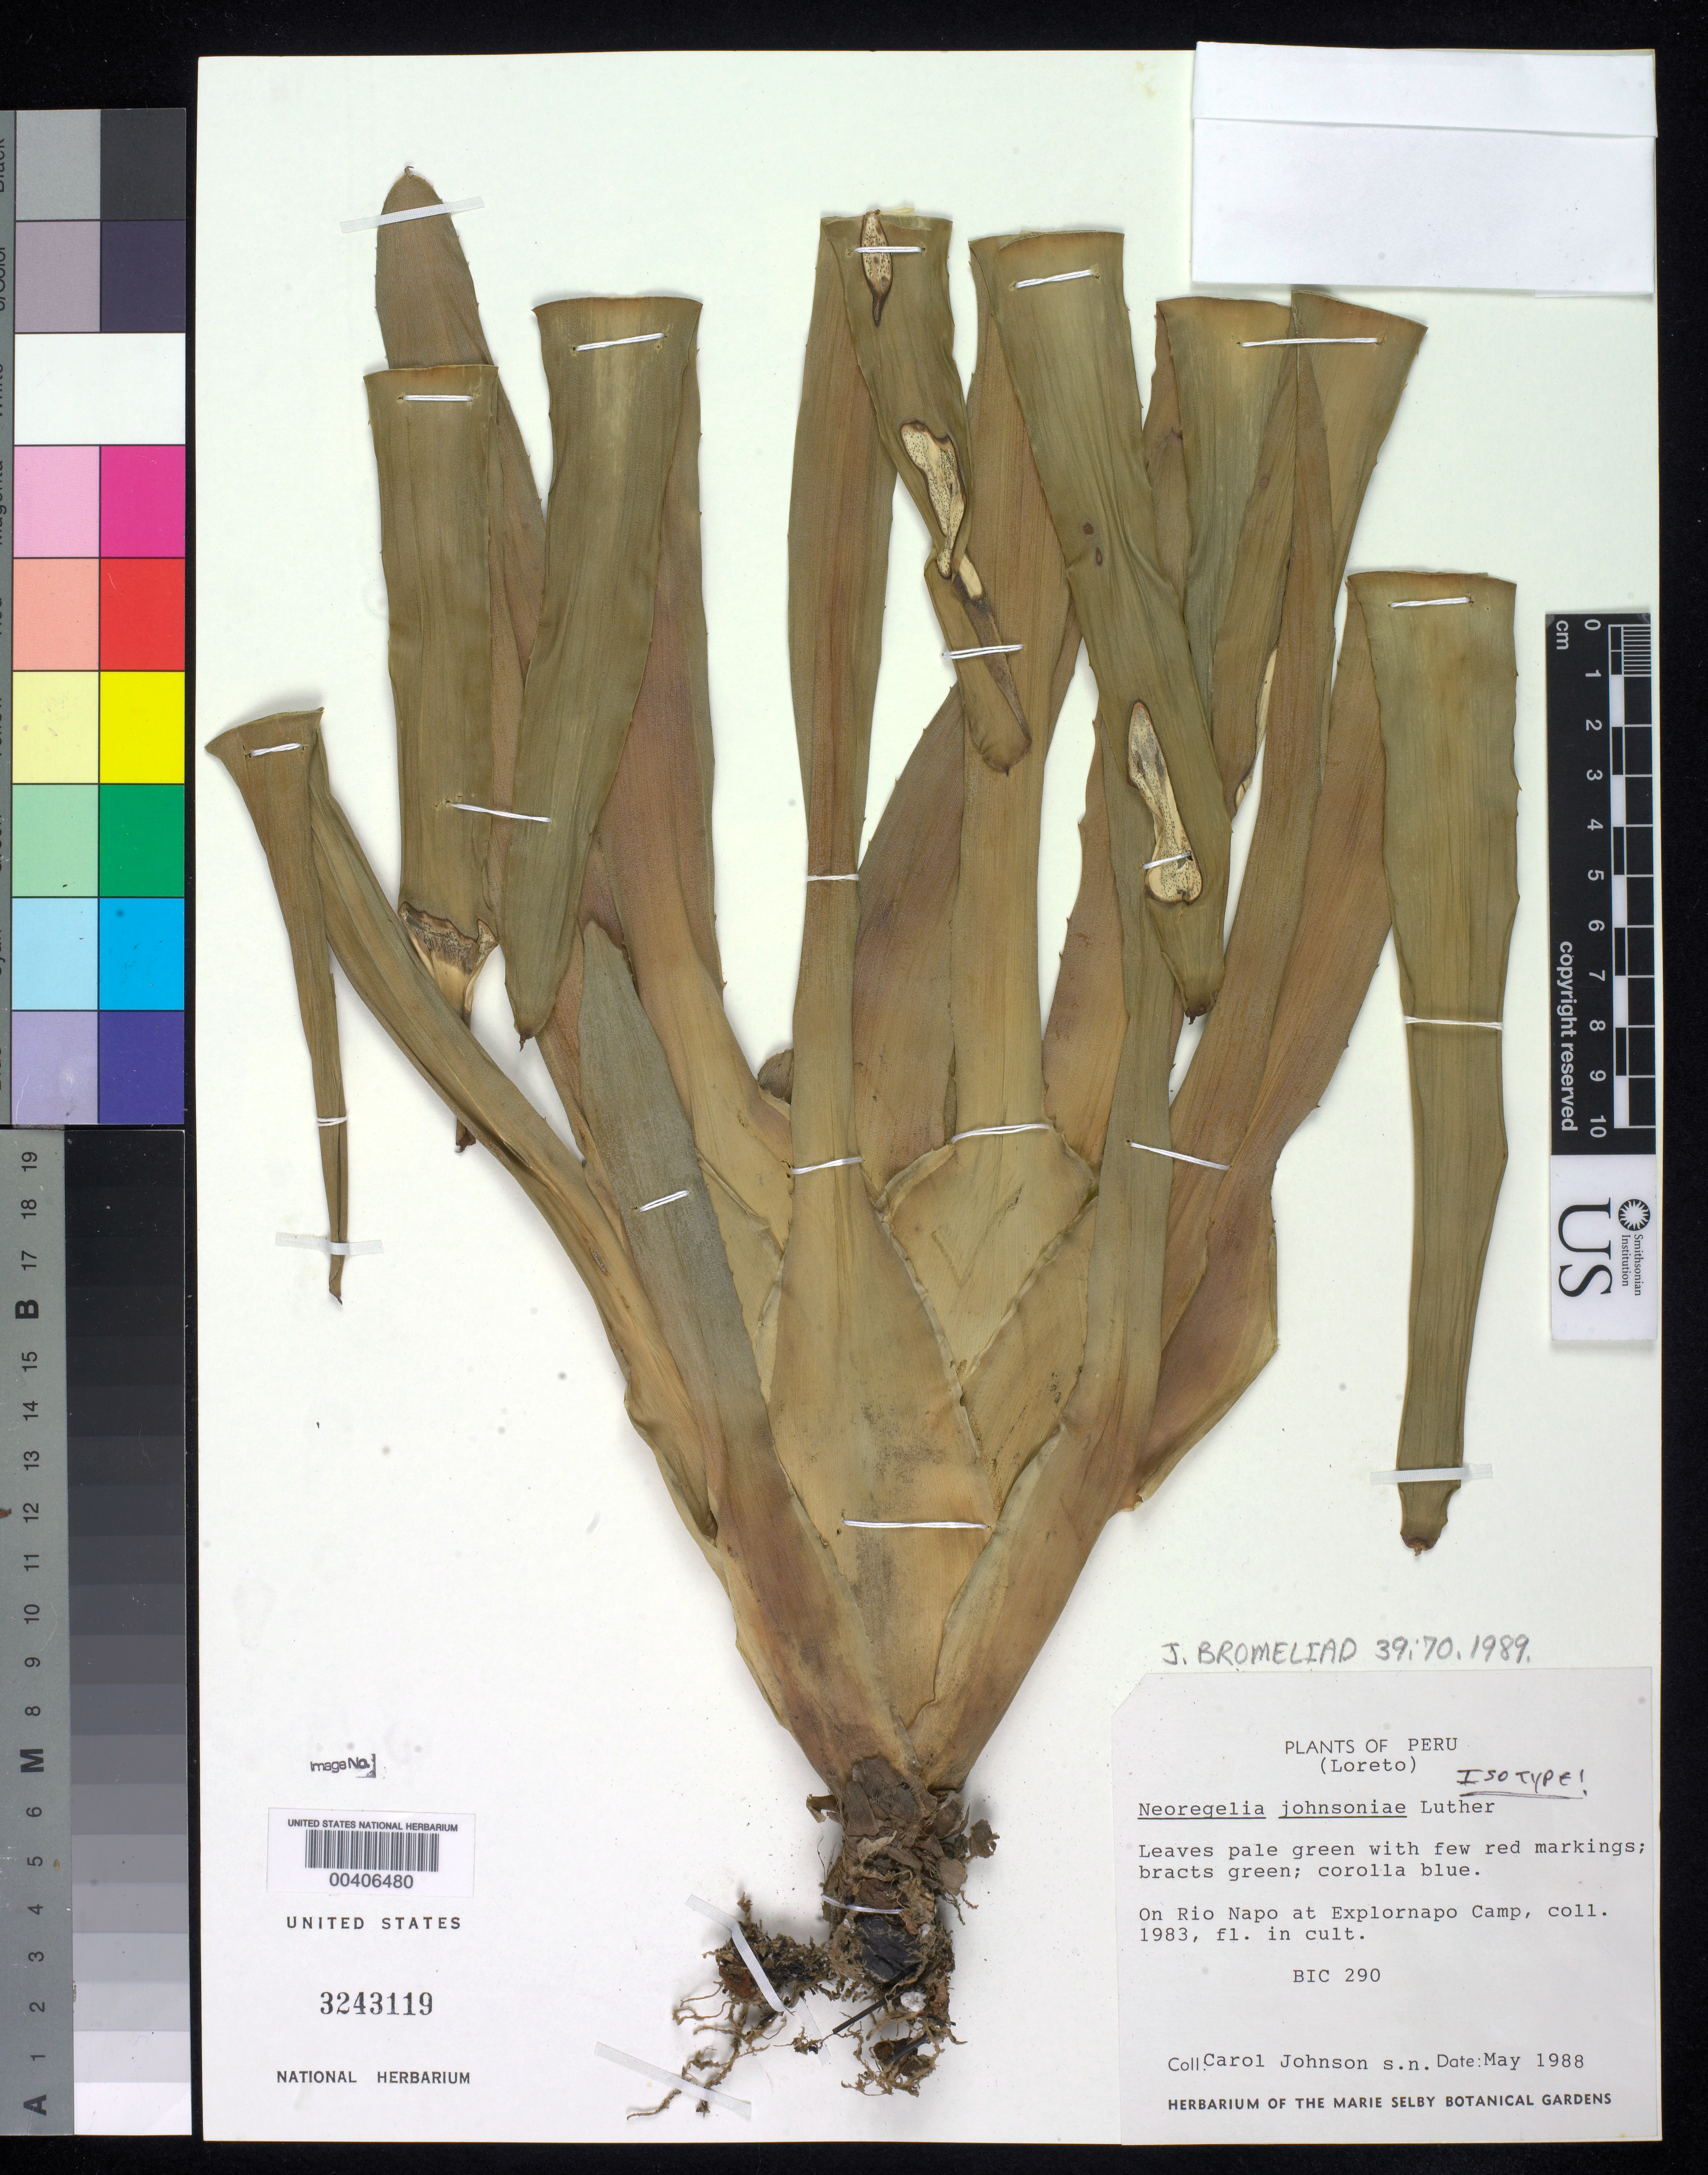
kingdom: Plantae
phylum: Tracheophyta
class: Liliopsida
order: Poales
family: Bromeliaceae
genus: Neoregelia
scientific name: Neoregelia johnsoniae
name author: H. Luther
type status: Isotype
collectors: C. Johnson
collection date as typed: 1983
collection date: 1983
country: Peru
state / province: Loreto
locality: Rio Napo at Explornapo camp.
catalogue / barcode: US 3243119